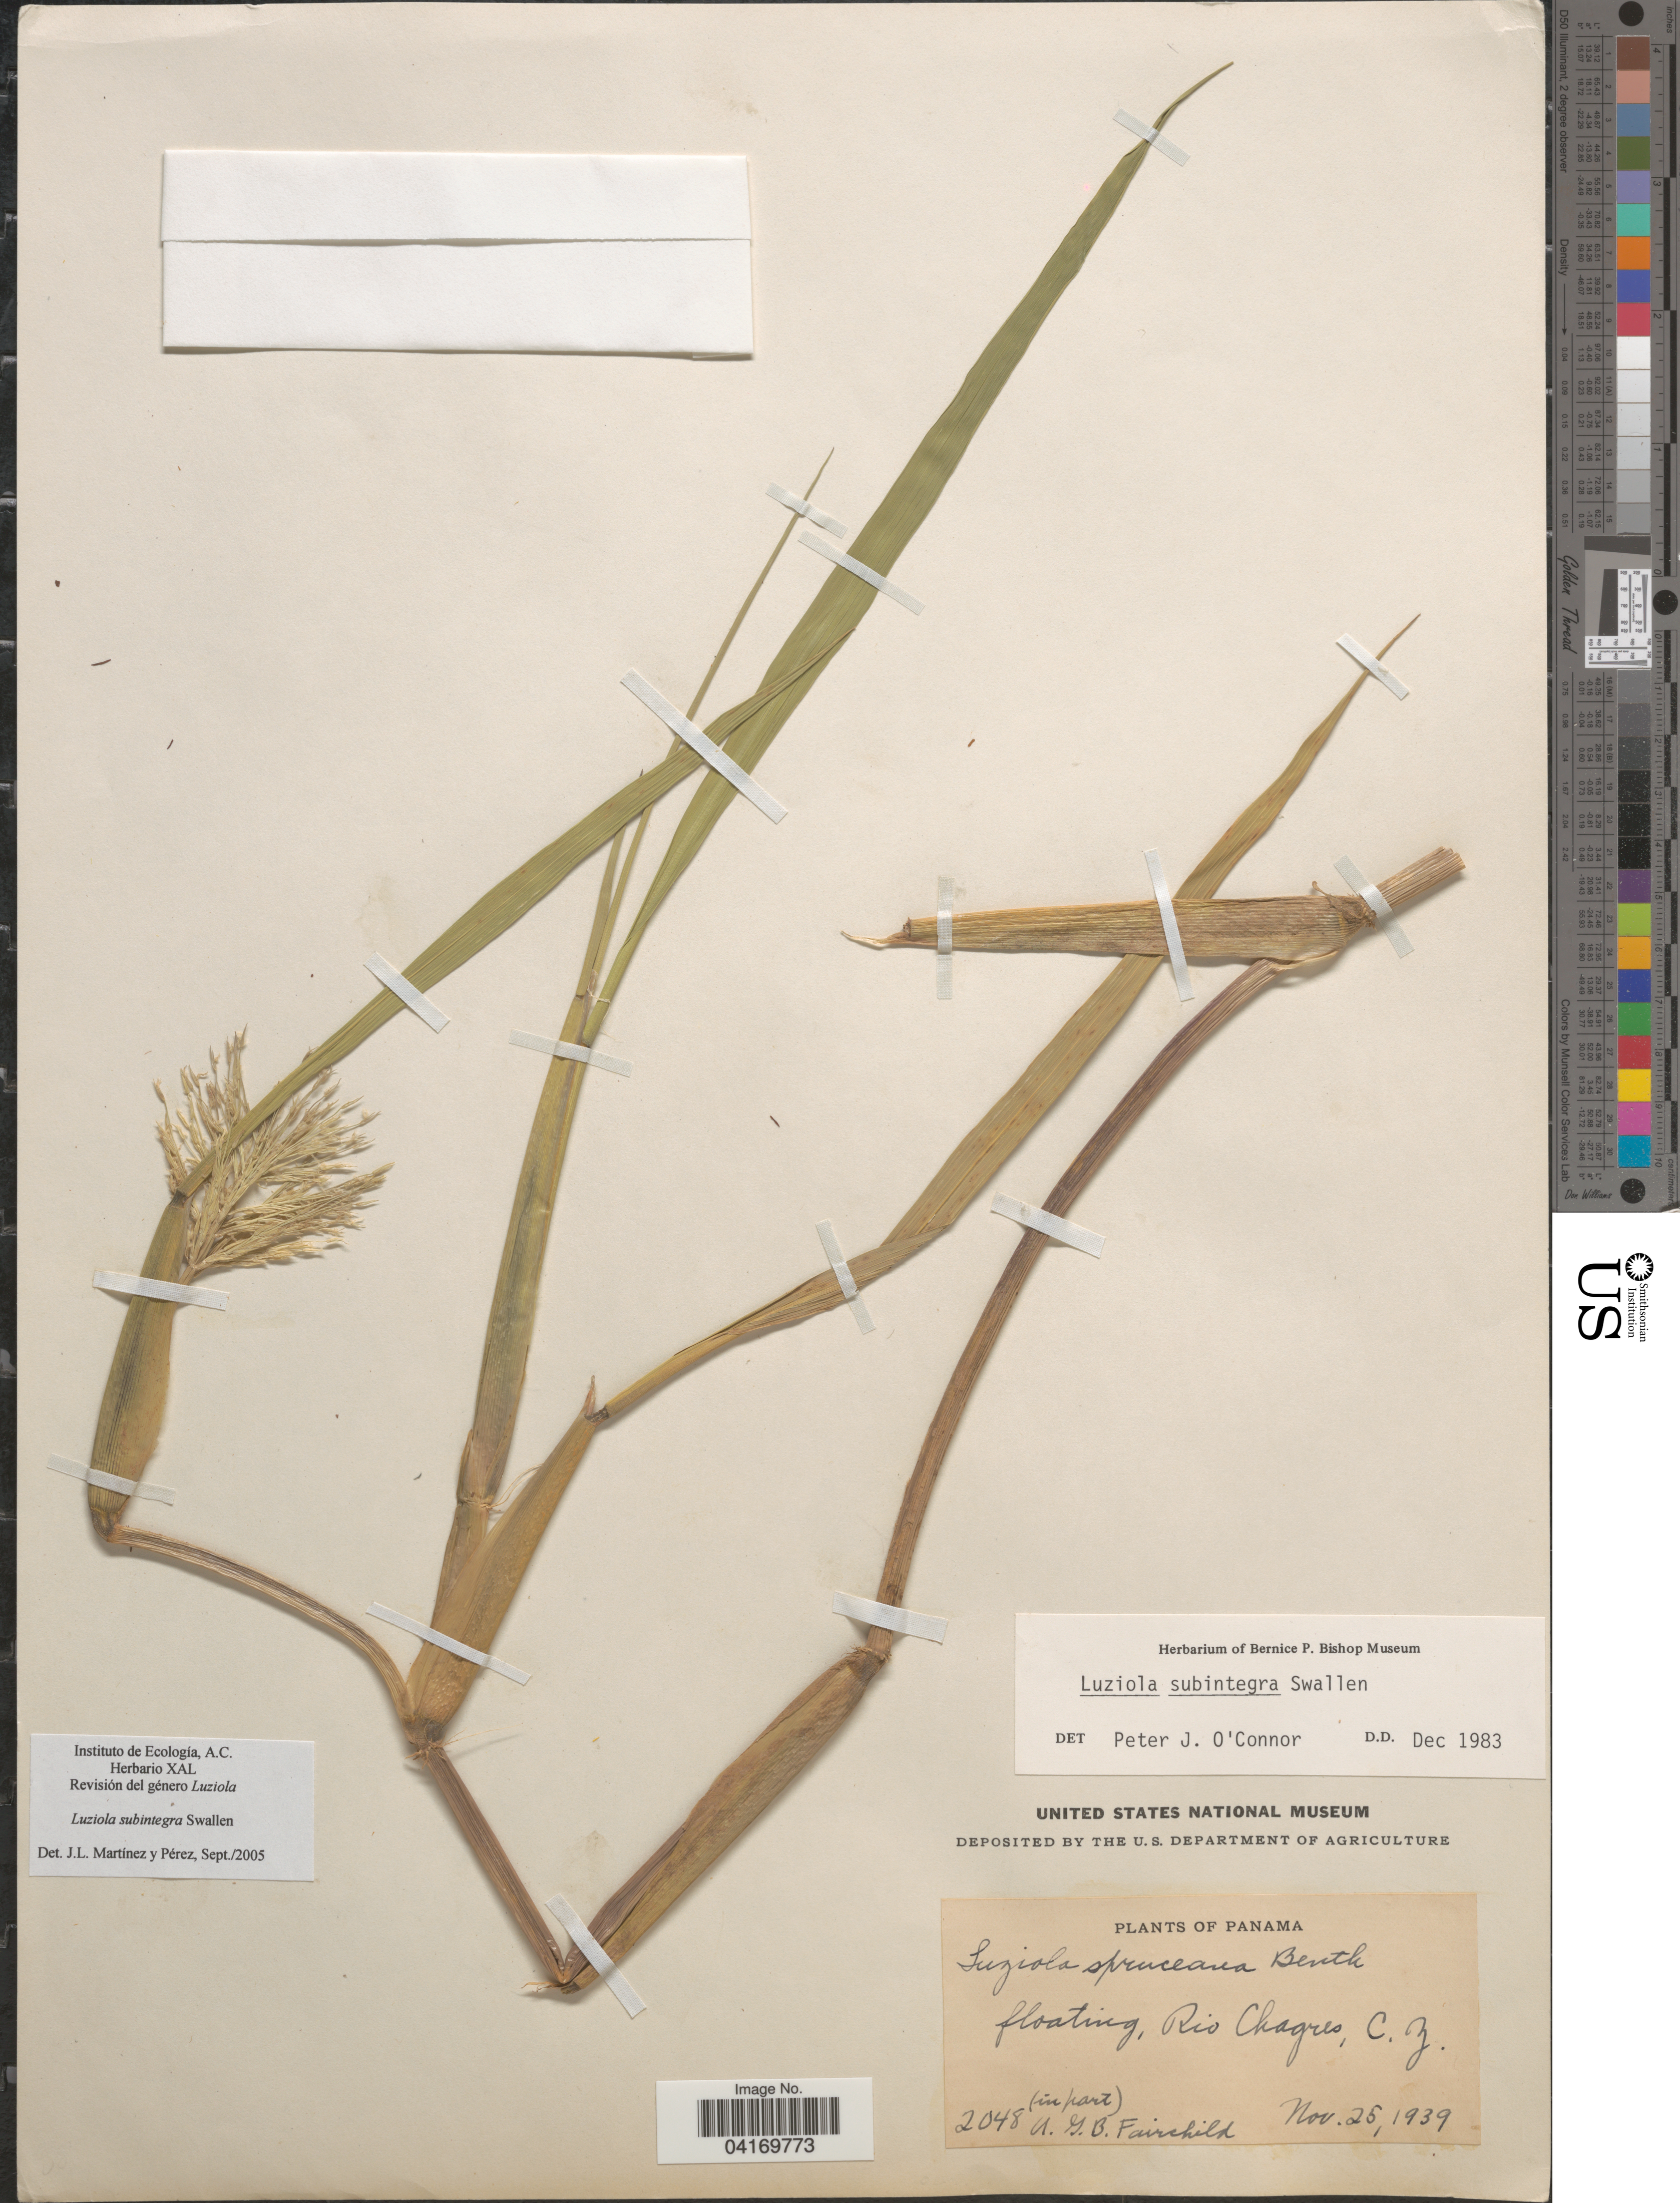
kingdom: Plantae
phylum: Tracheophyta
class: Liliopsida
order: Poales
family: Poaceae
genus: Luziola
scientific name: Luziola subintegra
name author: Swallen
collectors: A. Fairchild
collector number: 2048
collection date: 1939-11-25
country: Panama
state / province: Colón / Panamá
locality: Rio Chagres, C. Z.